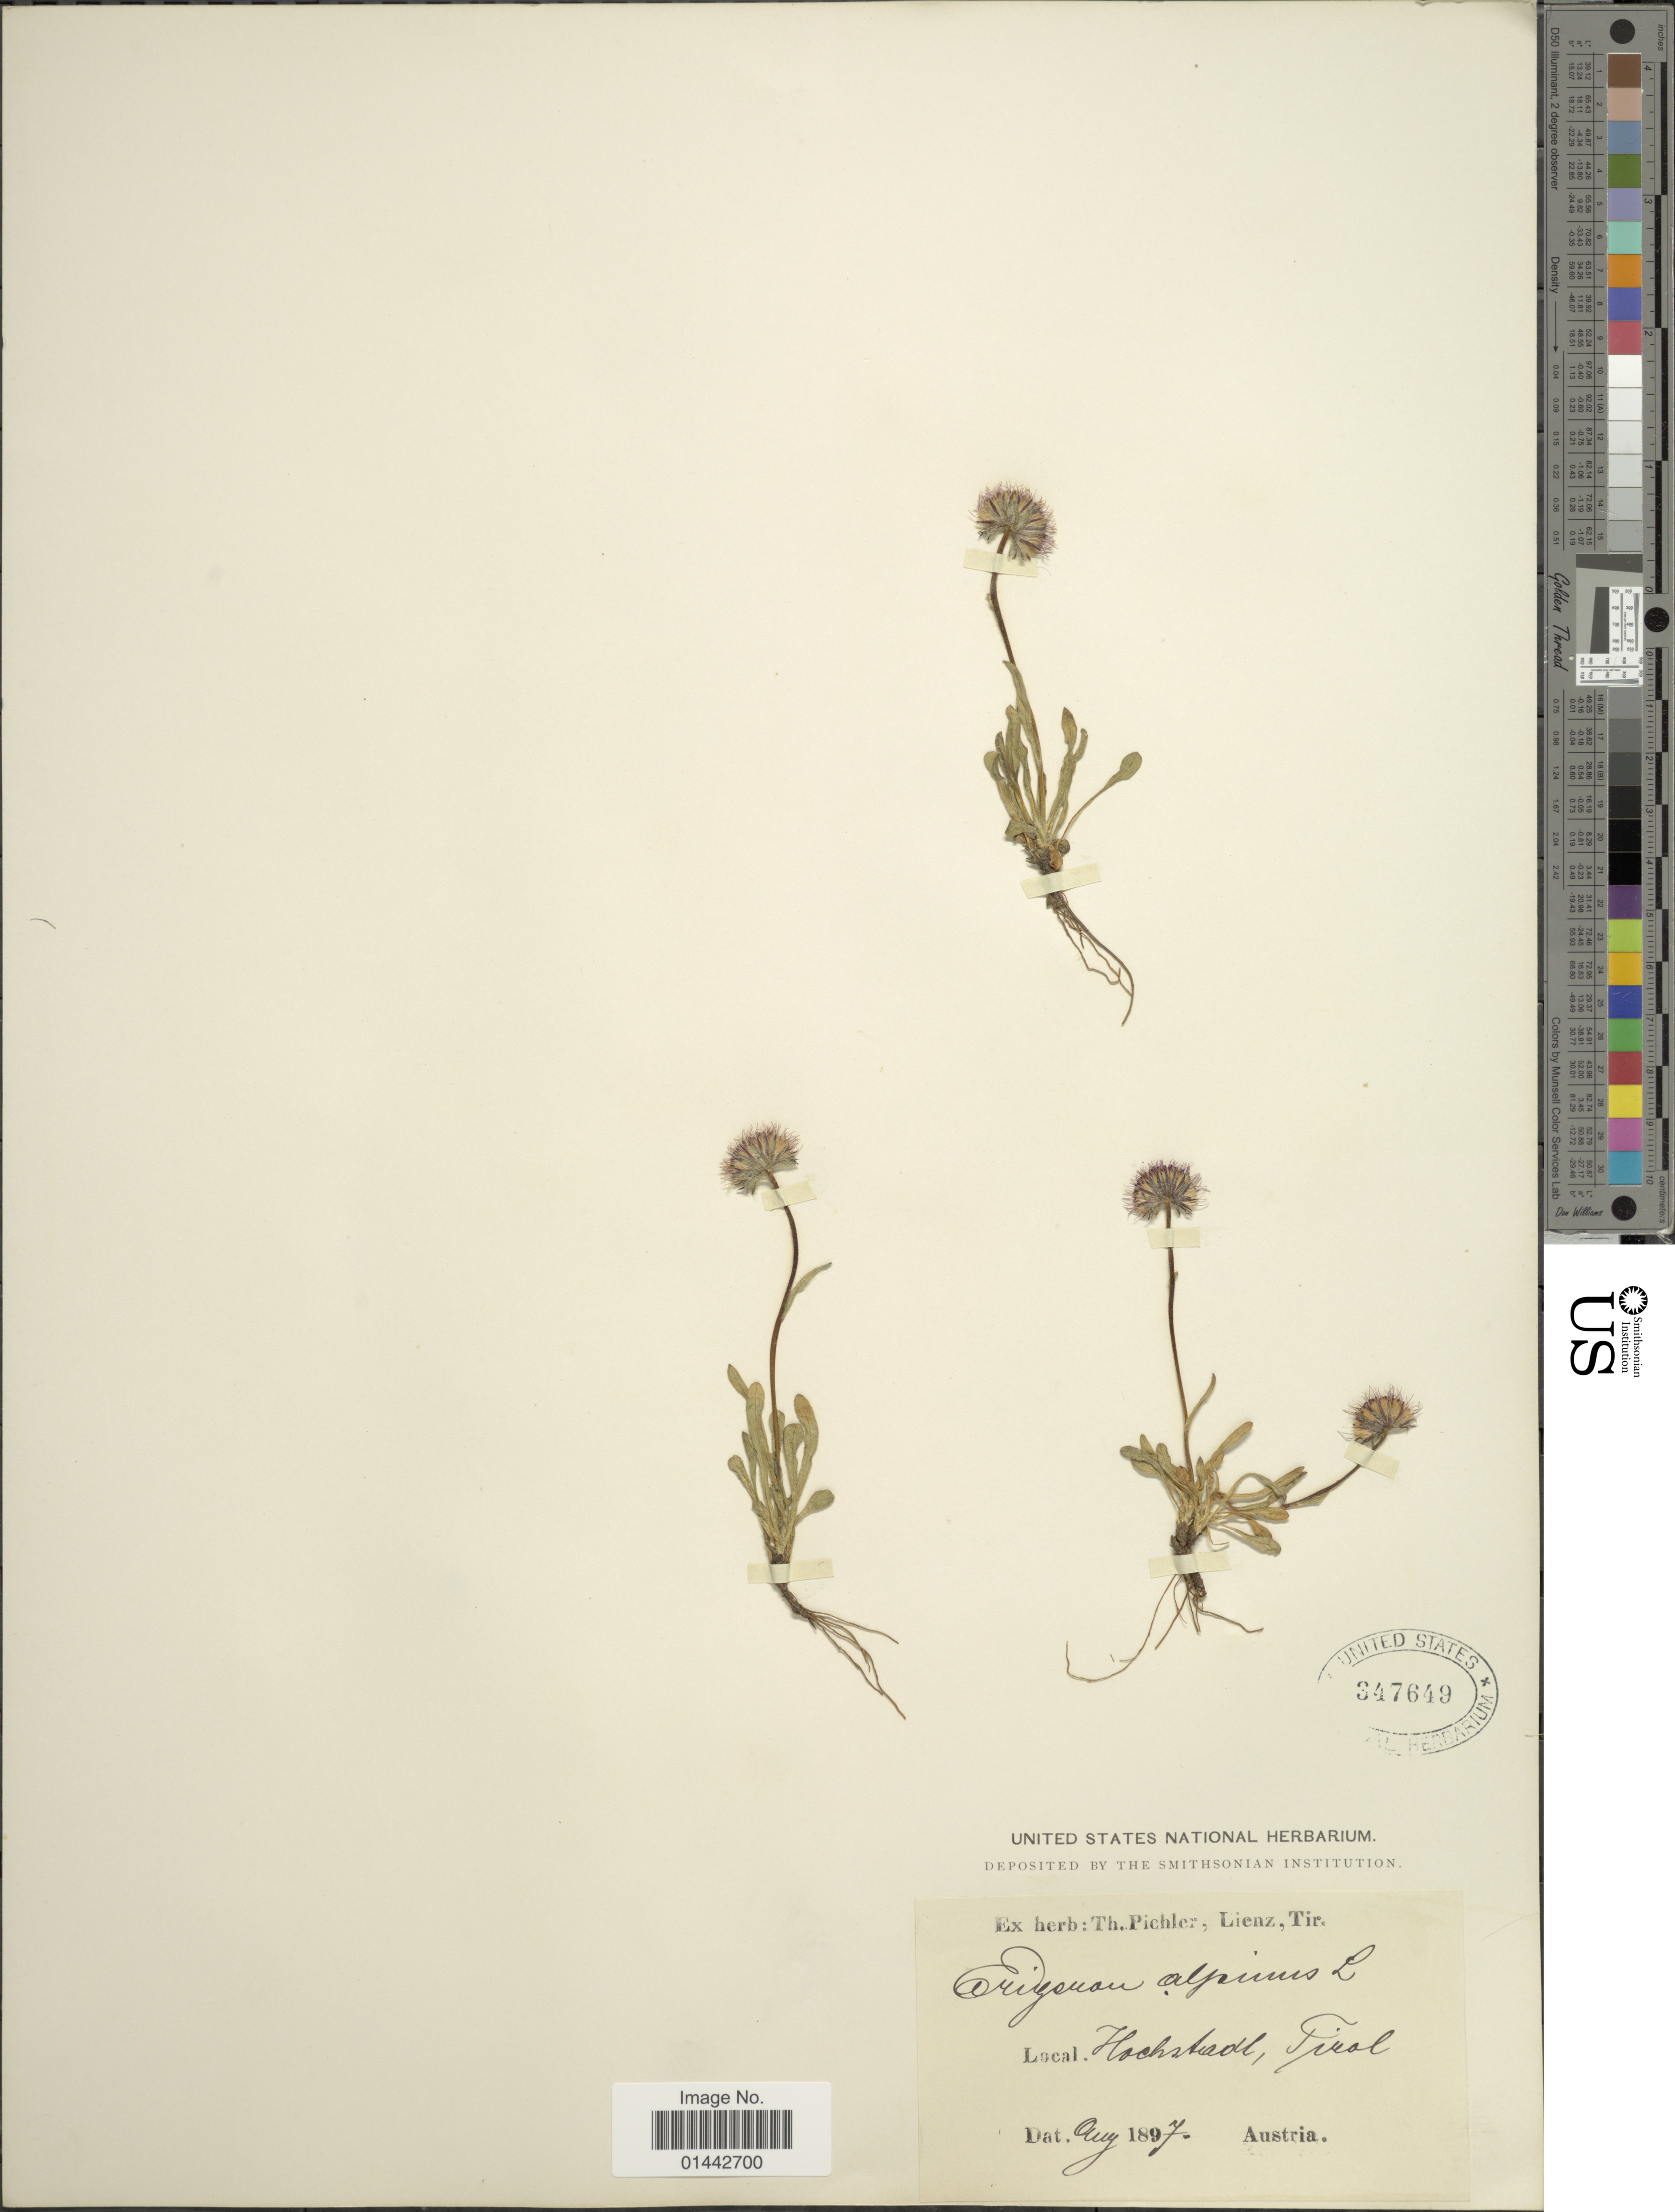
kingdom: Plantae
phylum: Tracheophyta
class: Magnoliopsida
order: Asterales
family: Asteraceae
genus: Erigeron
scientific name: Erigeron alpinus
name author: L.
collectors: ex herb. T. Pichler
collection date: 1897-08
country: Austria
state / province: Tirol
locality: Hochstadt.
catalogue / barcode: US 347649